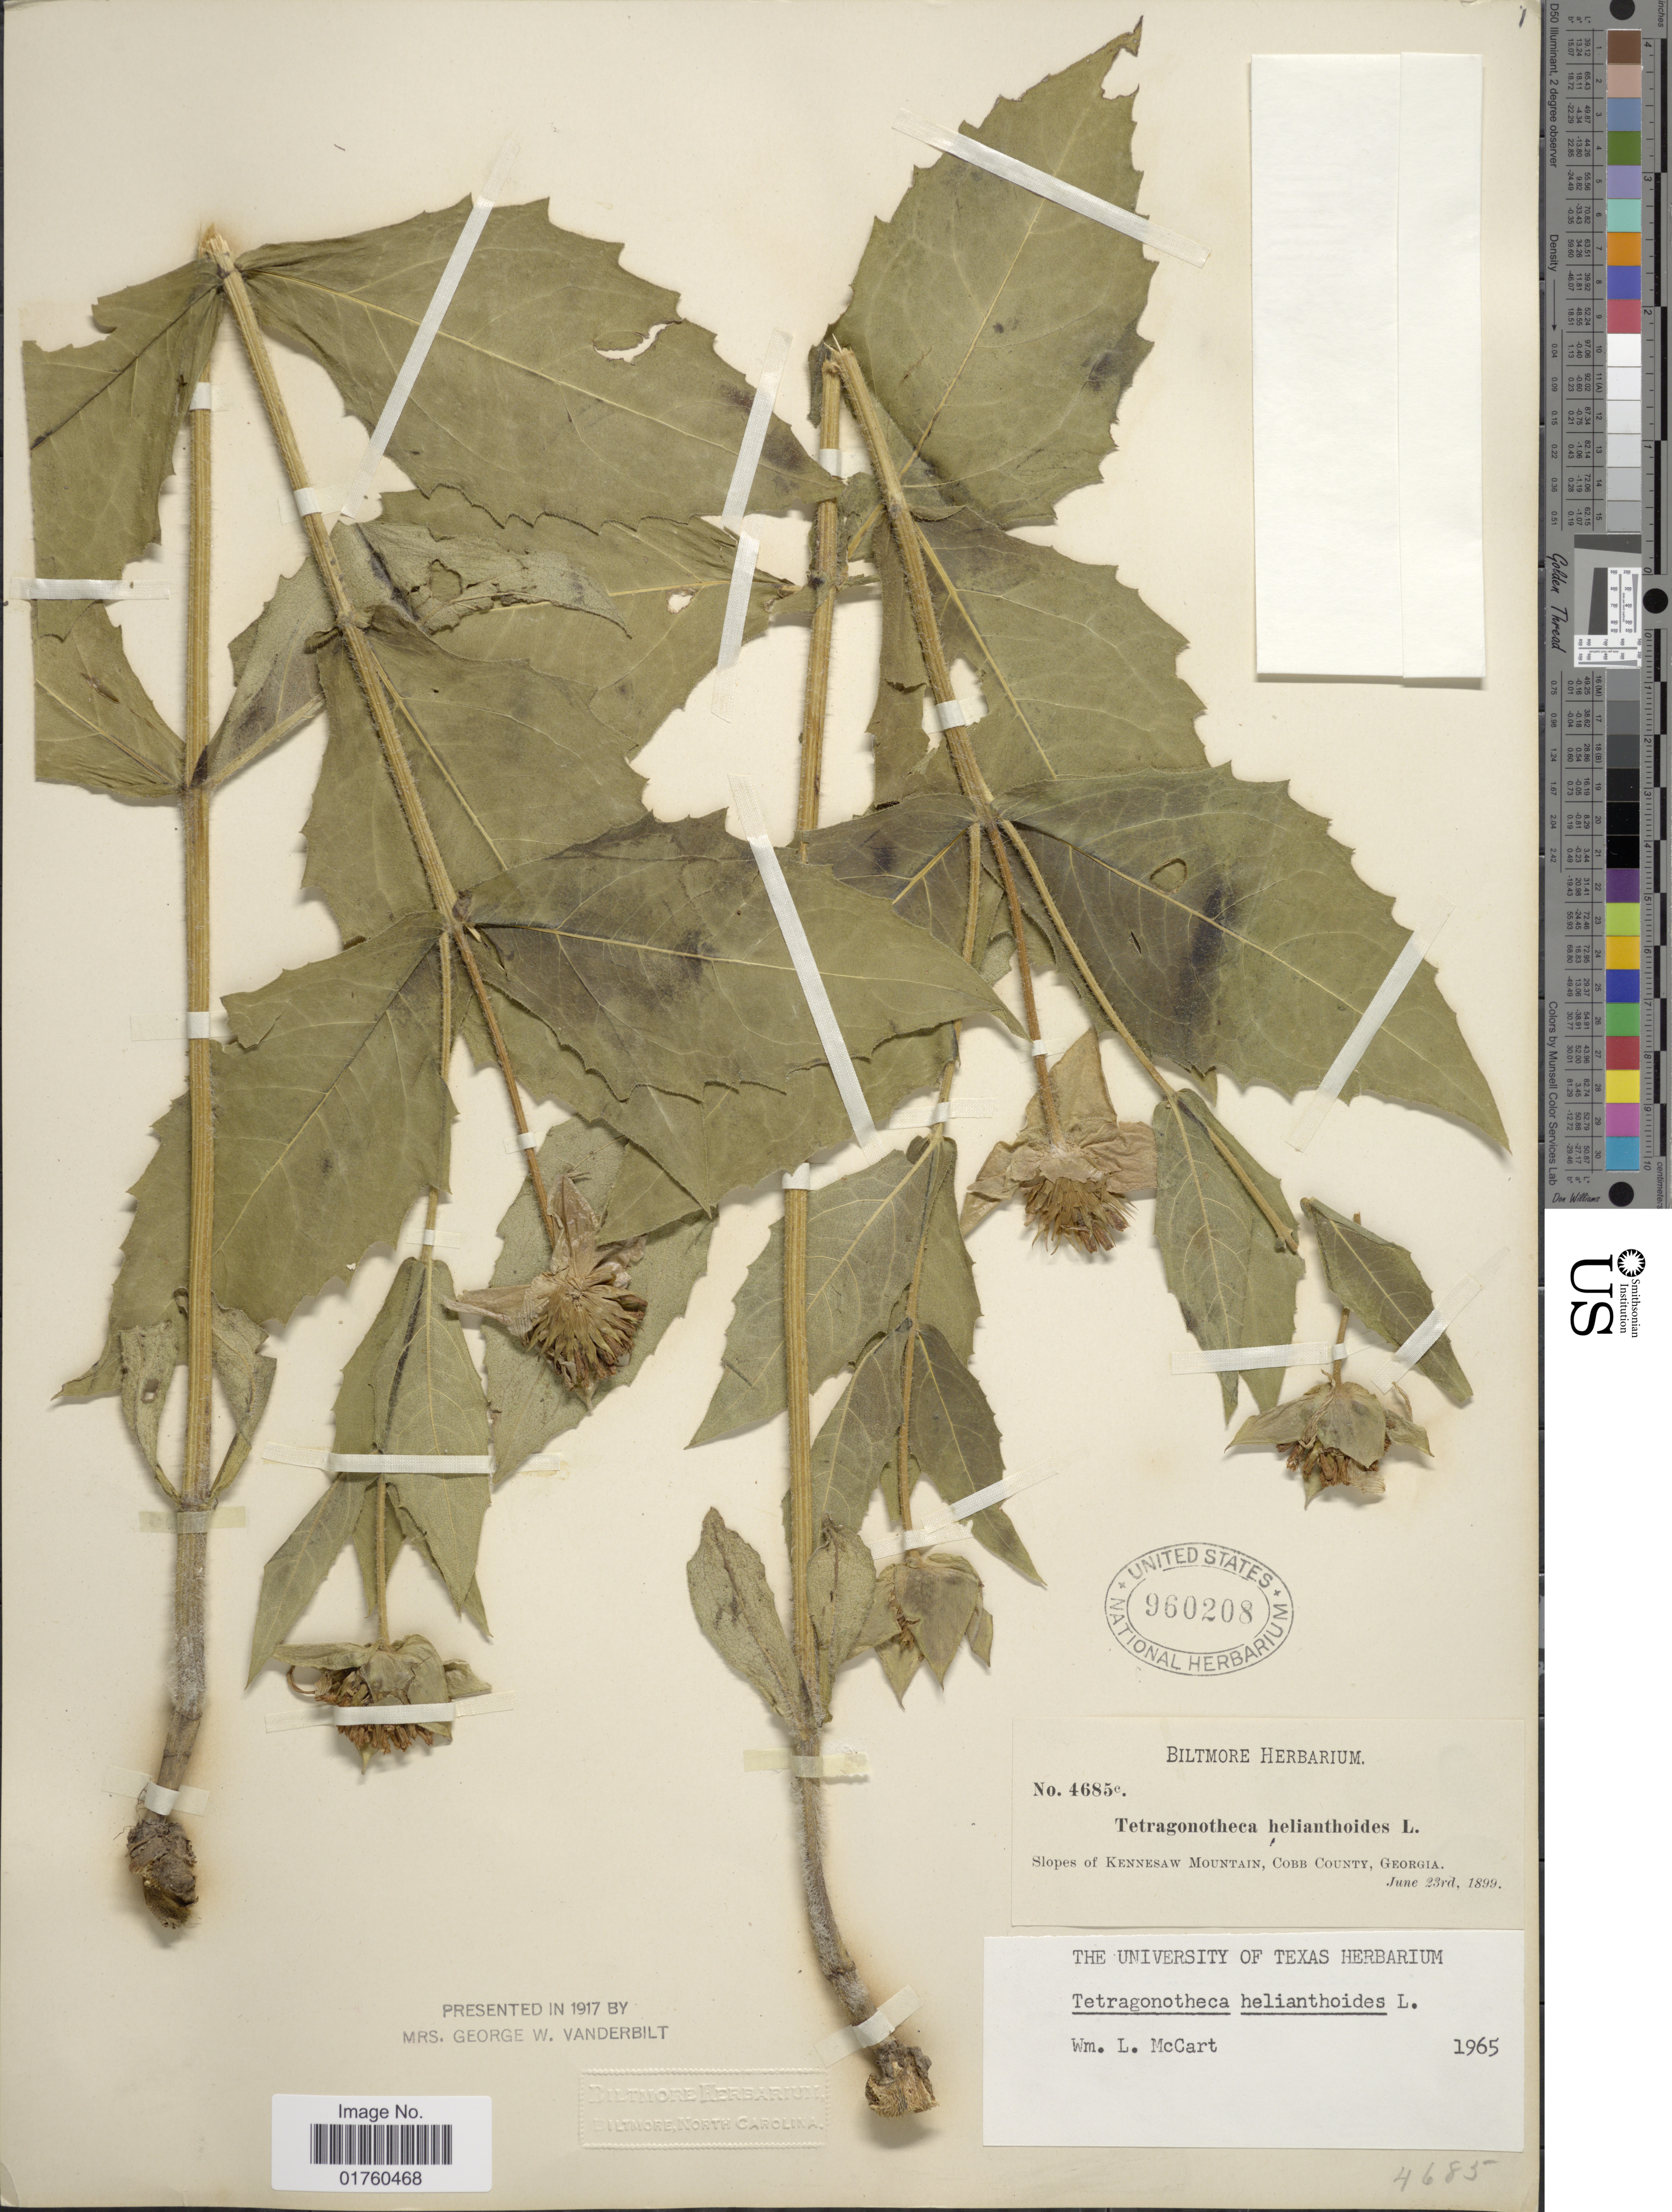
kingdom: Plantae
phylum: Tracheophyta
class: Magnoliopsida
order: Asterales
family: Asteraceae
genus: Tetragonotheca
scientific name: Tetragonotheca helianthoides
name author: L.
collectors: ex herb. Biltmore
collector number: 4685c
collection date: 1899-06-23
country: United States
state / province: Georgia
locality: Slopes of Kennesaw Mountain, Cobb County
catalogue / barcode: US 960208